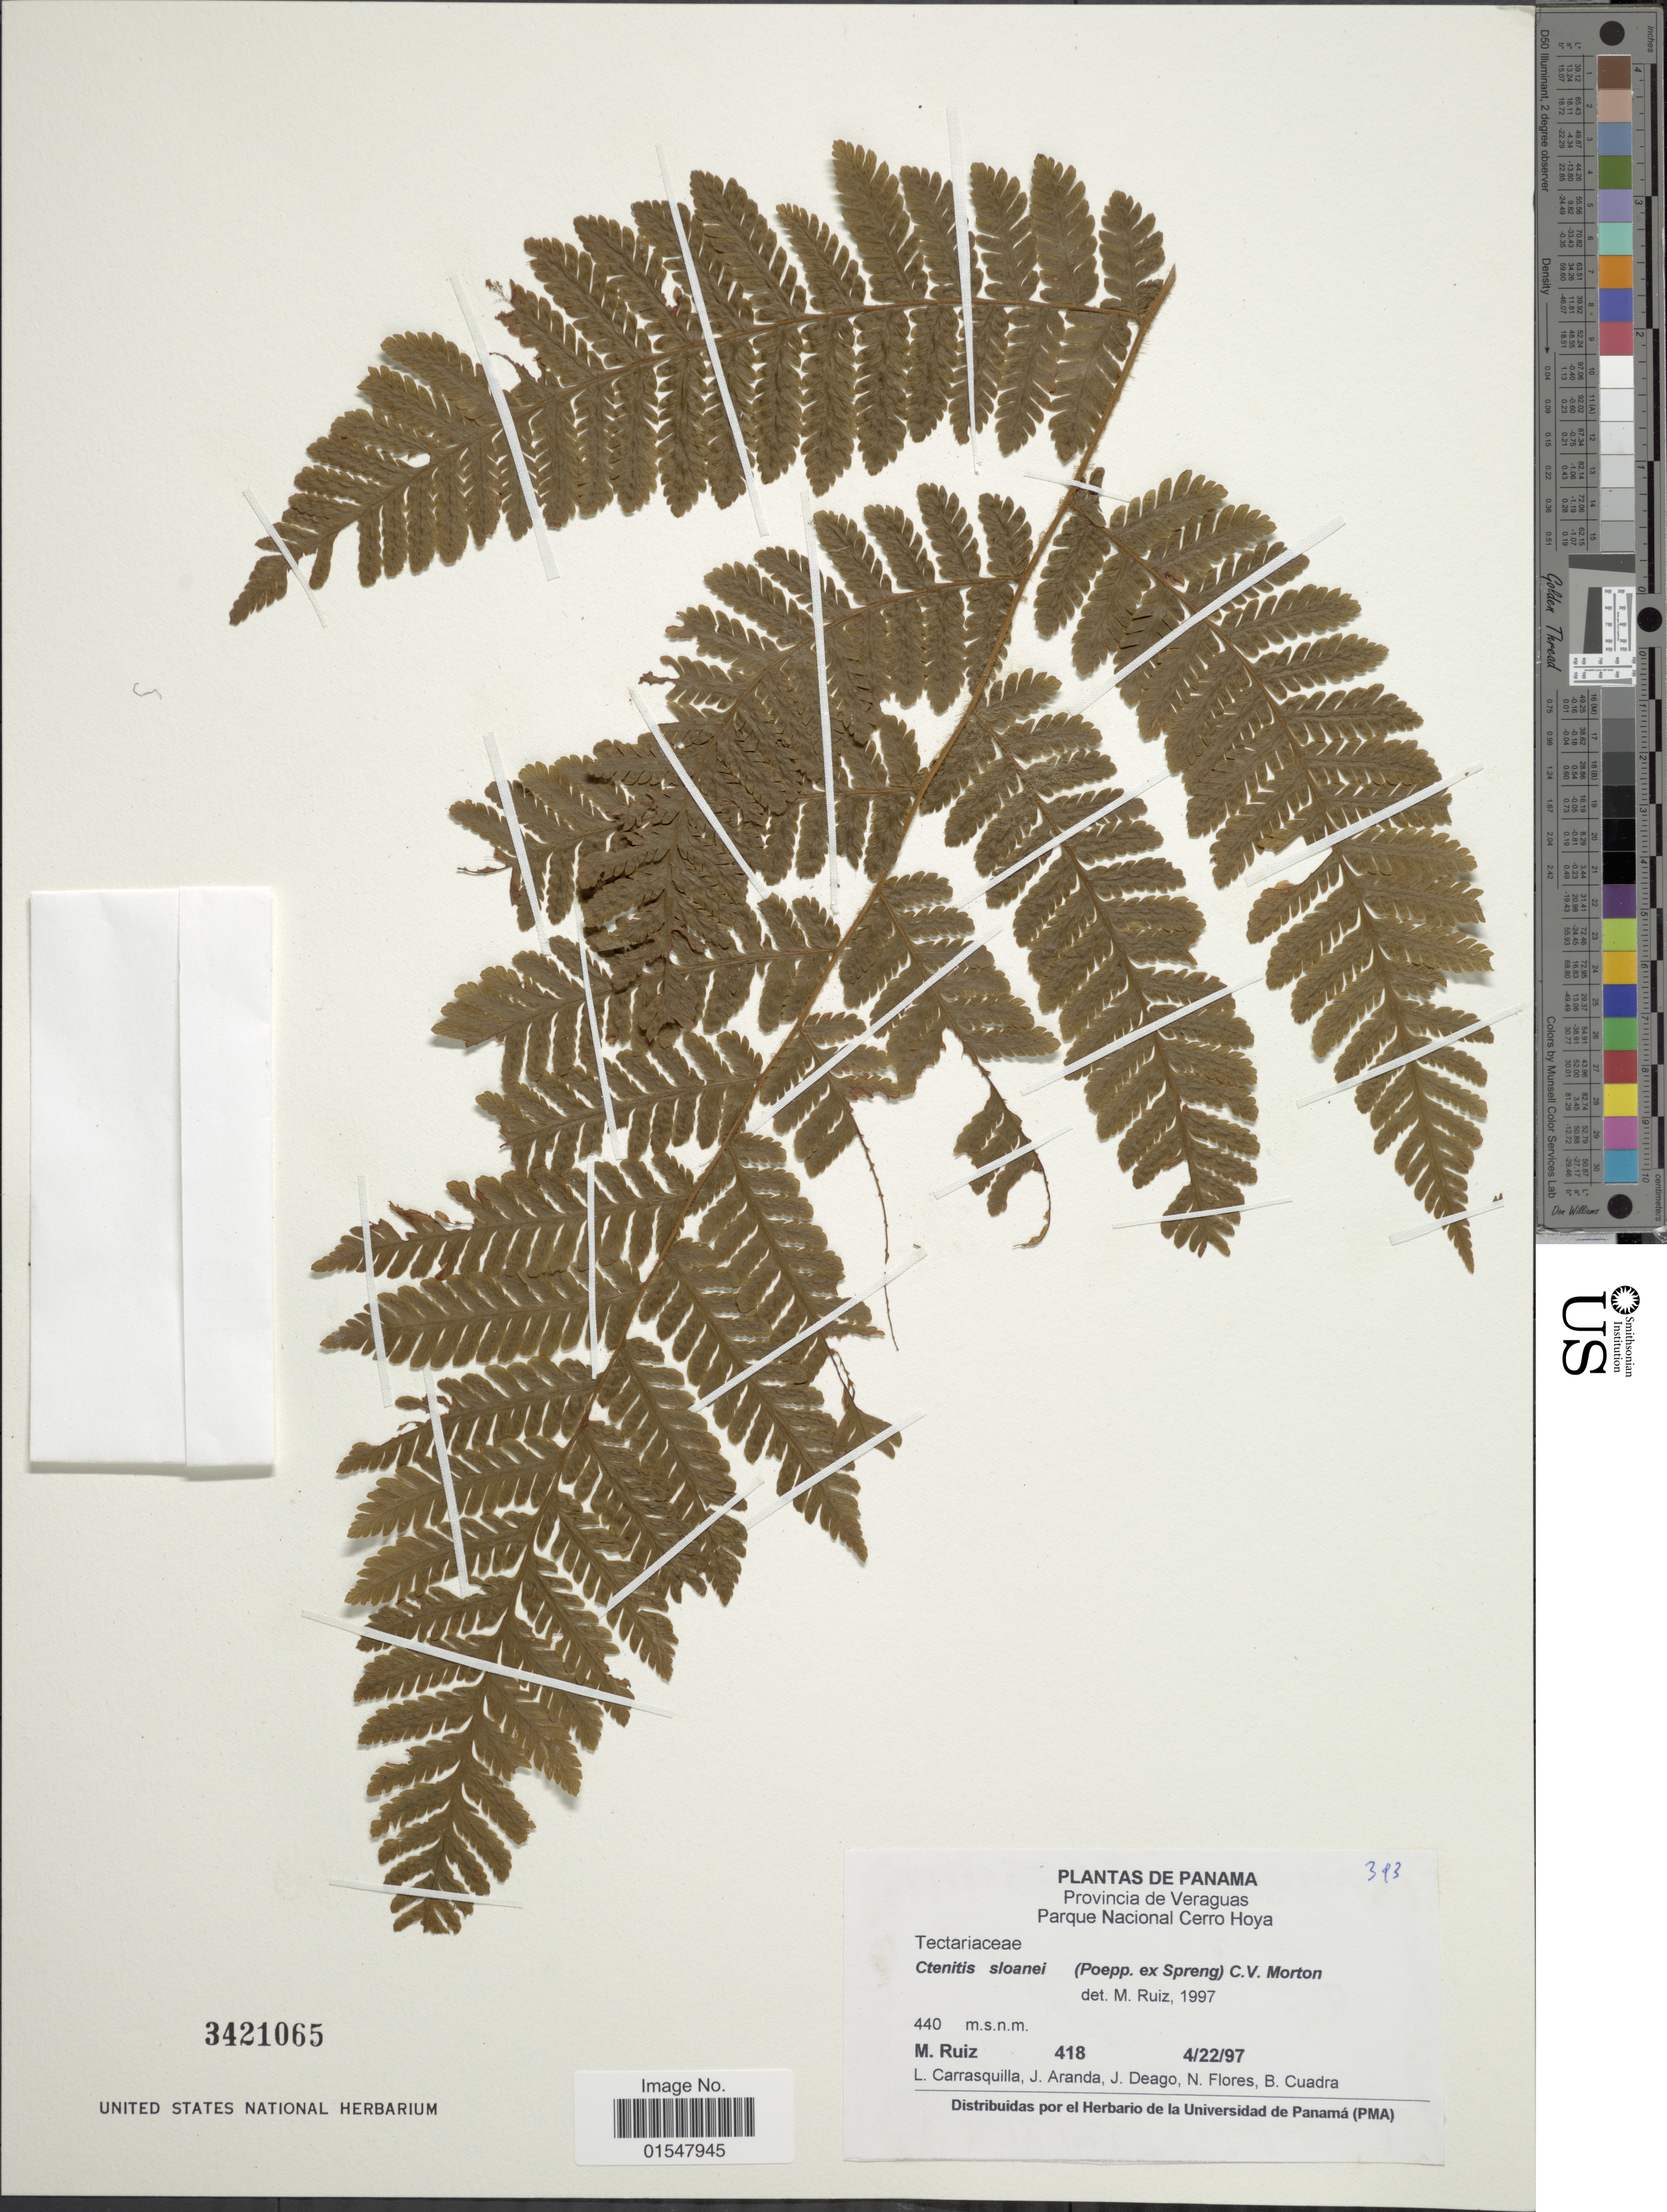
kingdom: Plantae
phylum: Tracheophyta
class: Polypodiopsida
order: Polypodiales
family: Dryopteridaceae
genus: Ctenitis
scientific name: Ctenitis sloanei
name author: (Poepp. ex Spreng.) C.V. Morton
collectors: M. Ruiz, L. Carrasquilla, J. Aranda, J. Deago & et al.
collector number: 418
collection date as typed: Transcribed d/m/y: 22/4/97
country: Panama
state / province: Veraguas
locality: Panama, Provincia de Veraguas, Parque Nacional Cerro Hoya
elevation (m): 440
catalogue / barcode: US 3421065